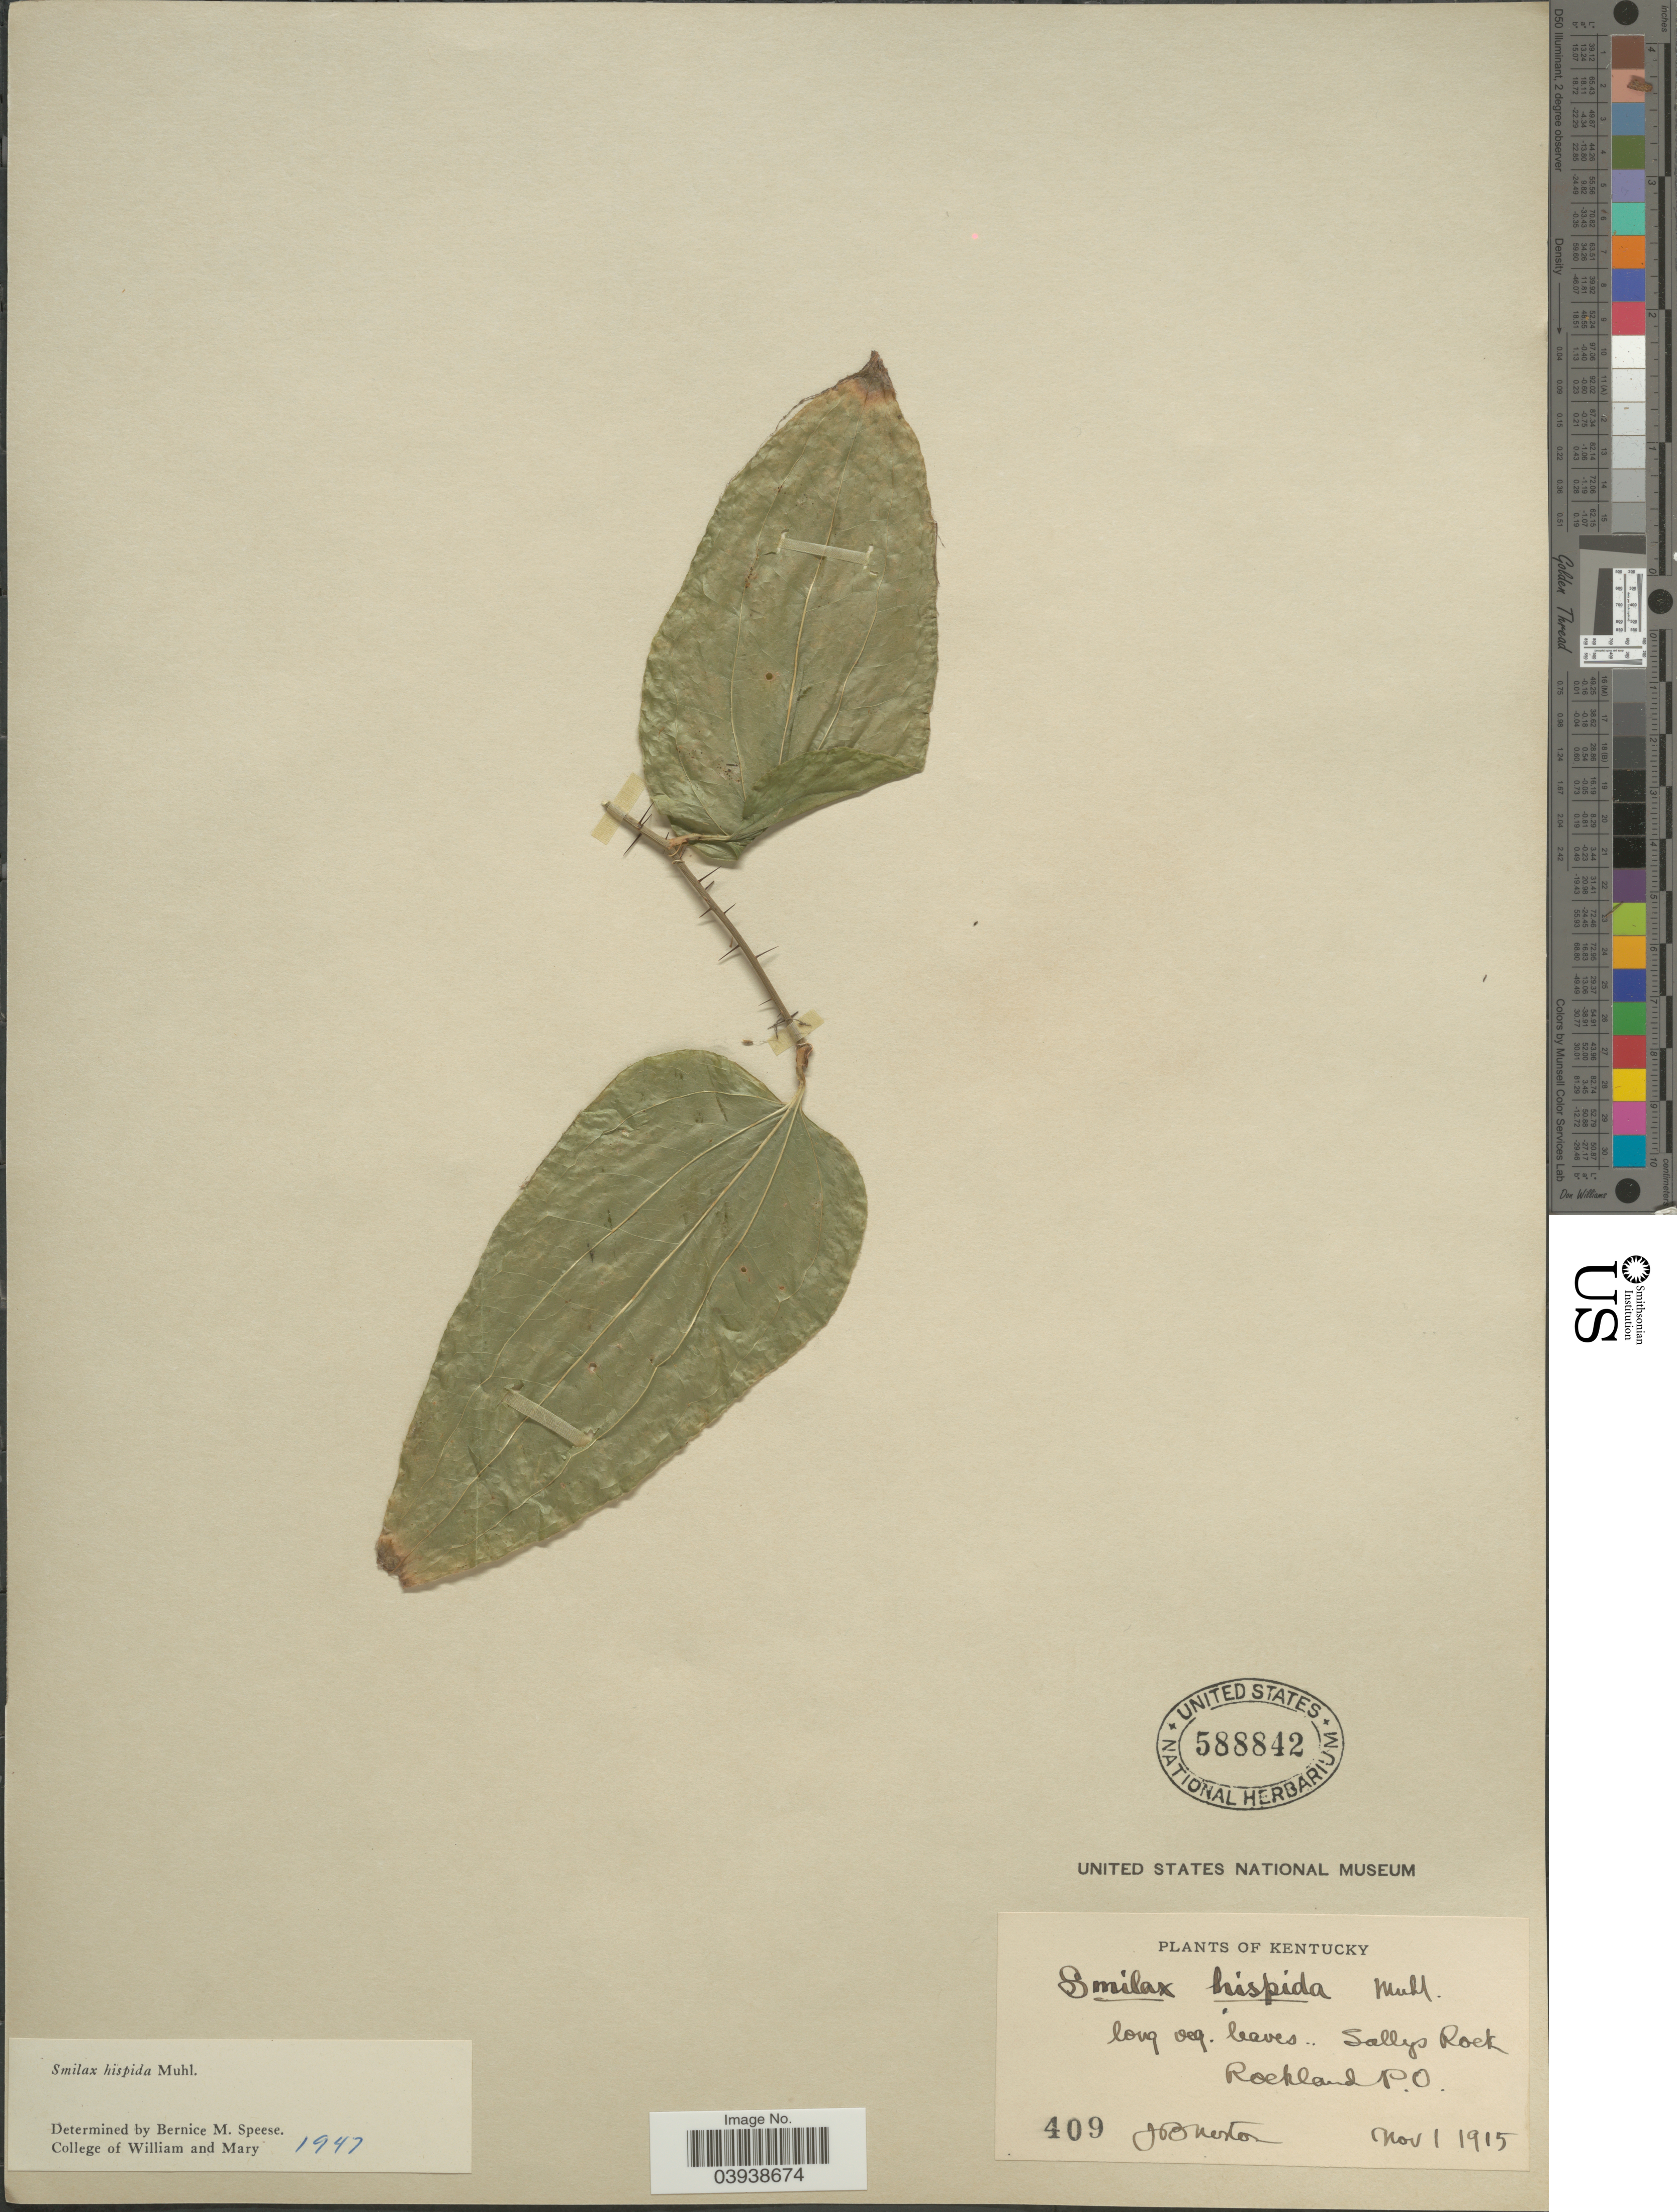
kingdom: Plantae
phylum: Tracheophyta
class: Liliopsida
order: Liliales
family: Smilacaceae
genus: Smilax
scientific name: Smilax hispida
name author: Raf.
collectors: J. B. Norton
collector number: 409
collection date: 1915-11-01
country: United States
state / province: Kentucky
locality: Sallys Rock. Rockland P.O.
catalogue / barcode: US 588842